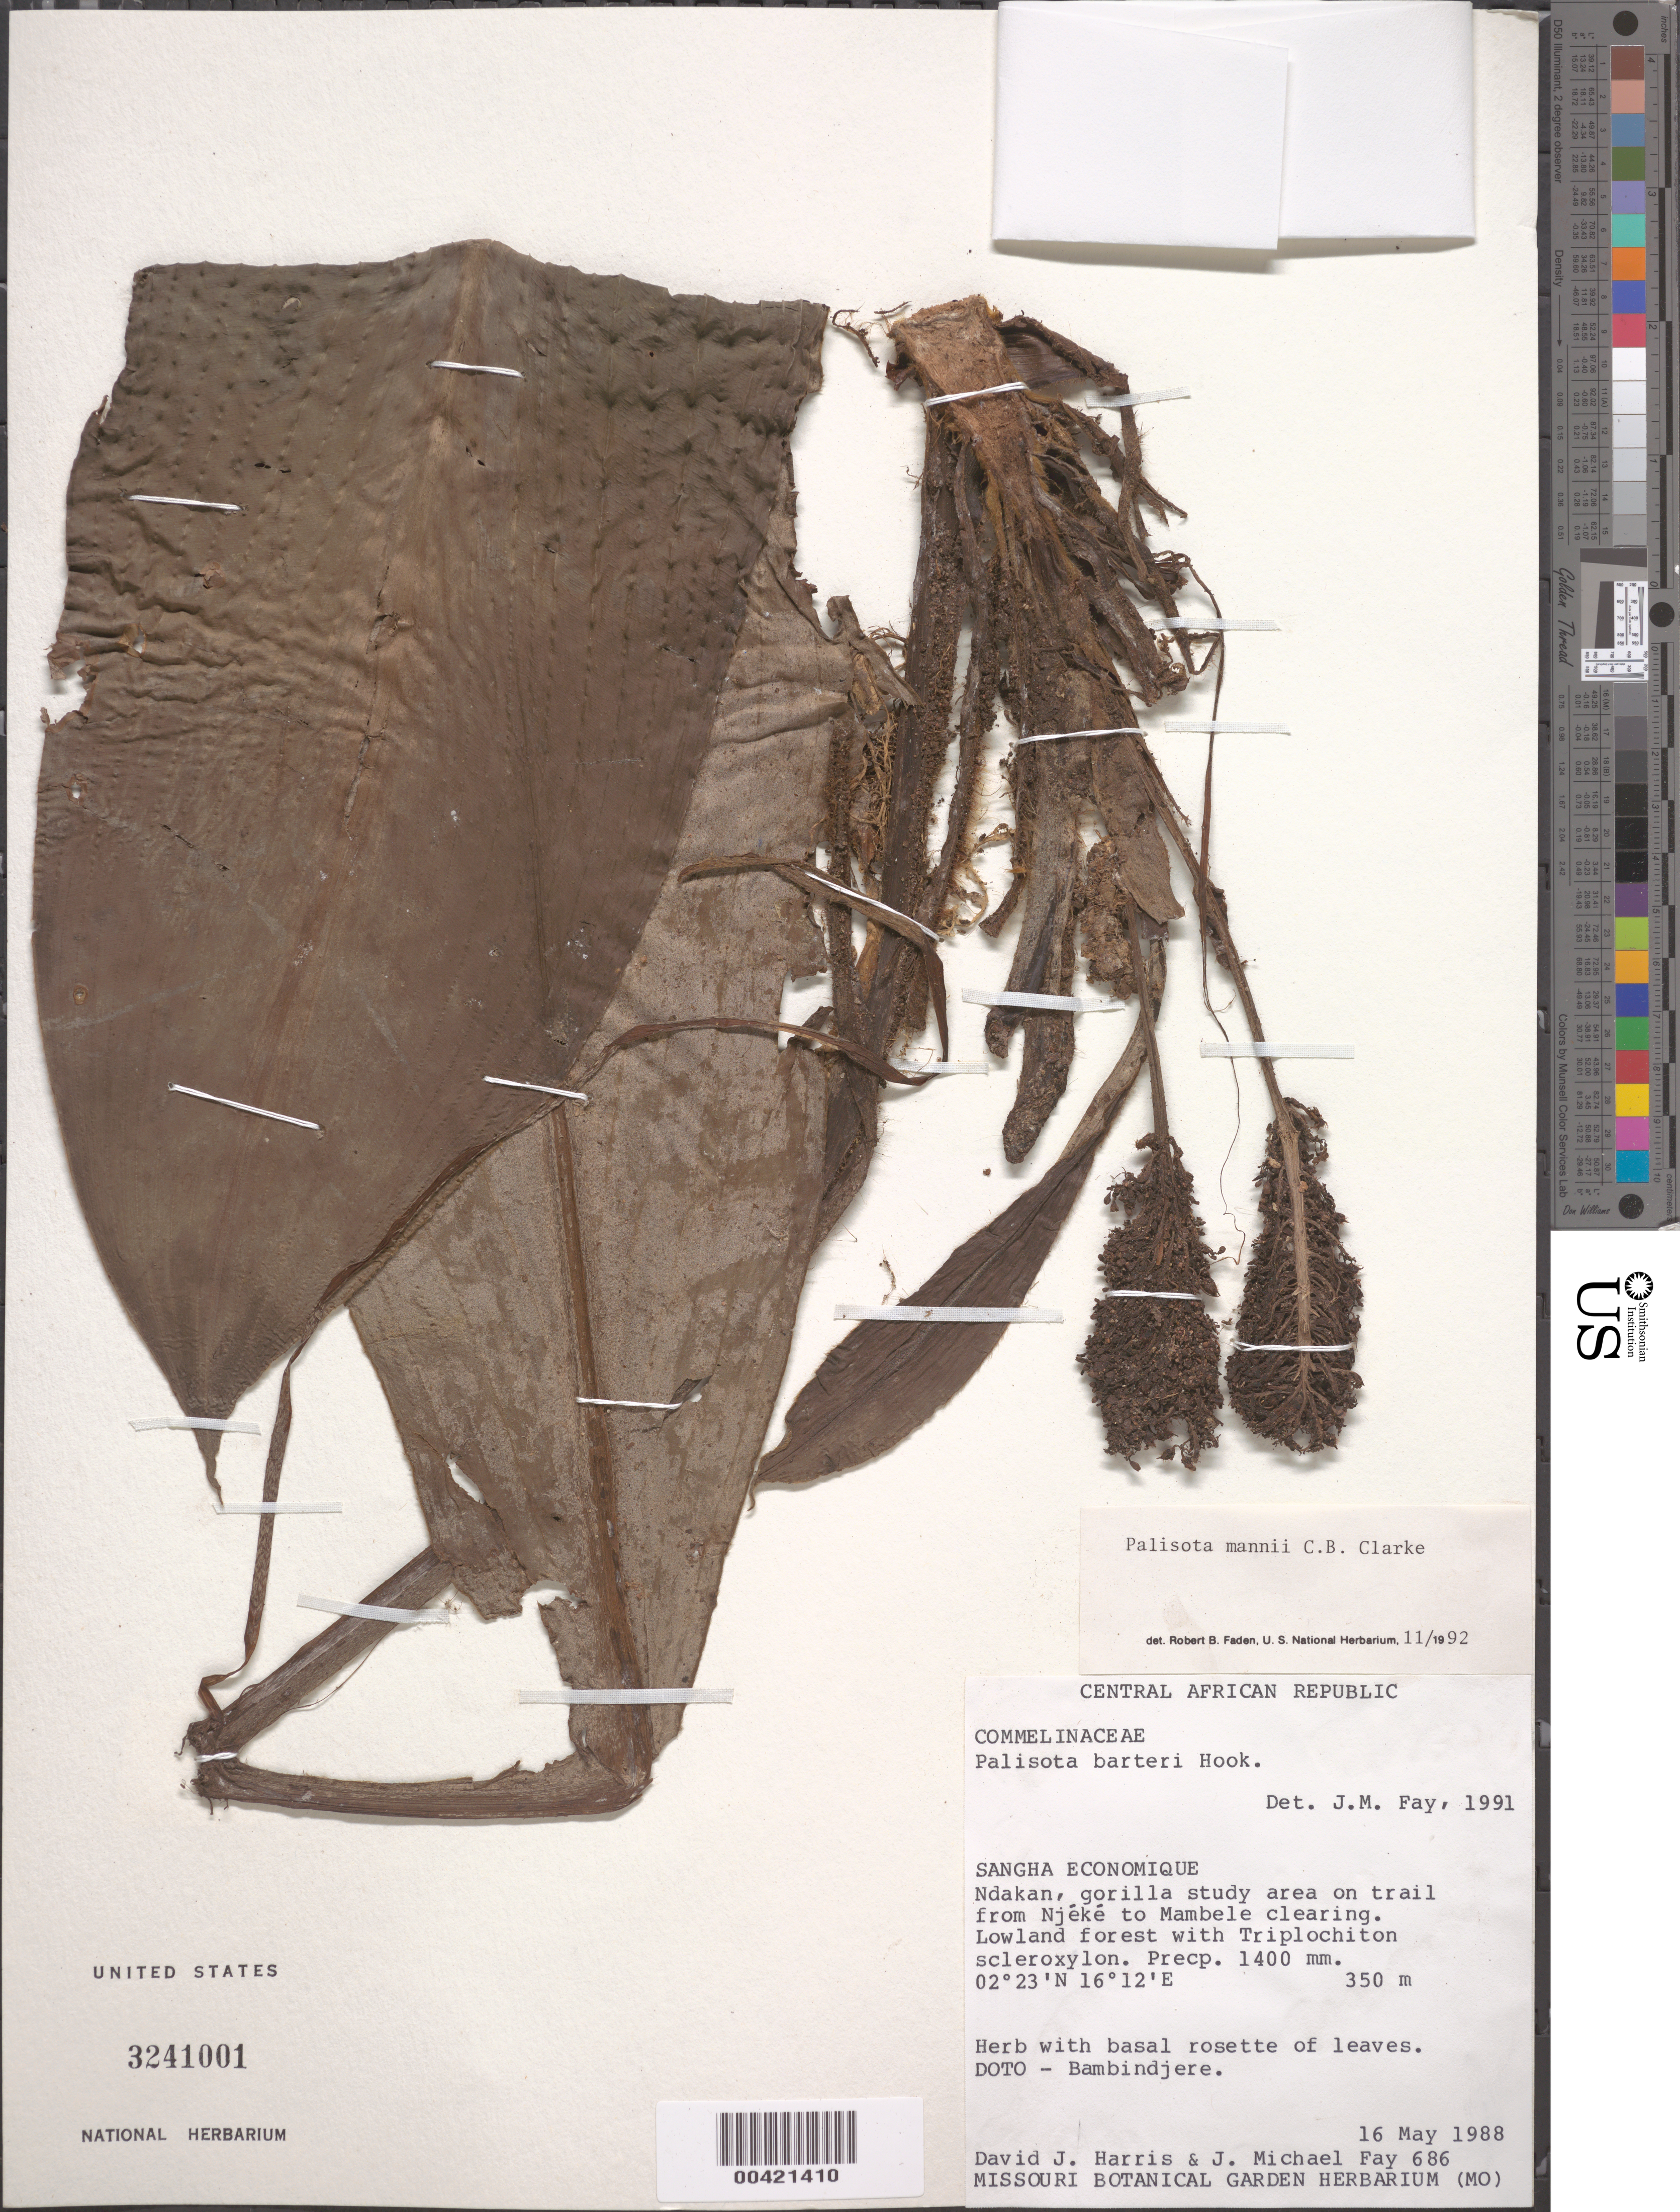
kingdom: Plantae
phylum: Tracheophyta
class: Liliopsida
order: Commelinales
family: Commelinaceae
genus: Palisota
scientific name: Palisota mannii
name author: C.B. Clarke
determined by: Faden, Robert B., (US), Smithsonian Institution - National Museum of Natural History (UNITED STATES)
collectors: D. J. Harris & J. M. Fay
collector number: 686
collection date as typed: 16 May 1988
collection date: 1988-05-16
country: Central African Republic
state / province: Sangha-Mbaere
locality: Ndakan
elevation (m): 350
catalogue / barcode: US 3241001